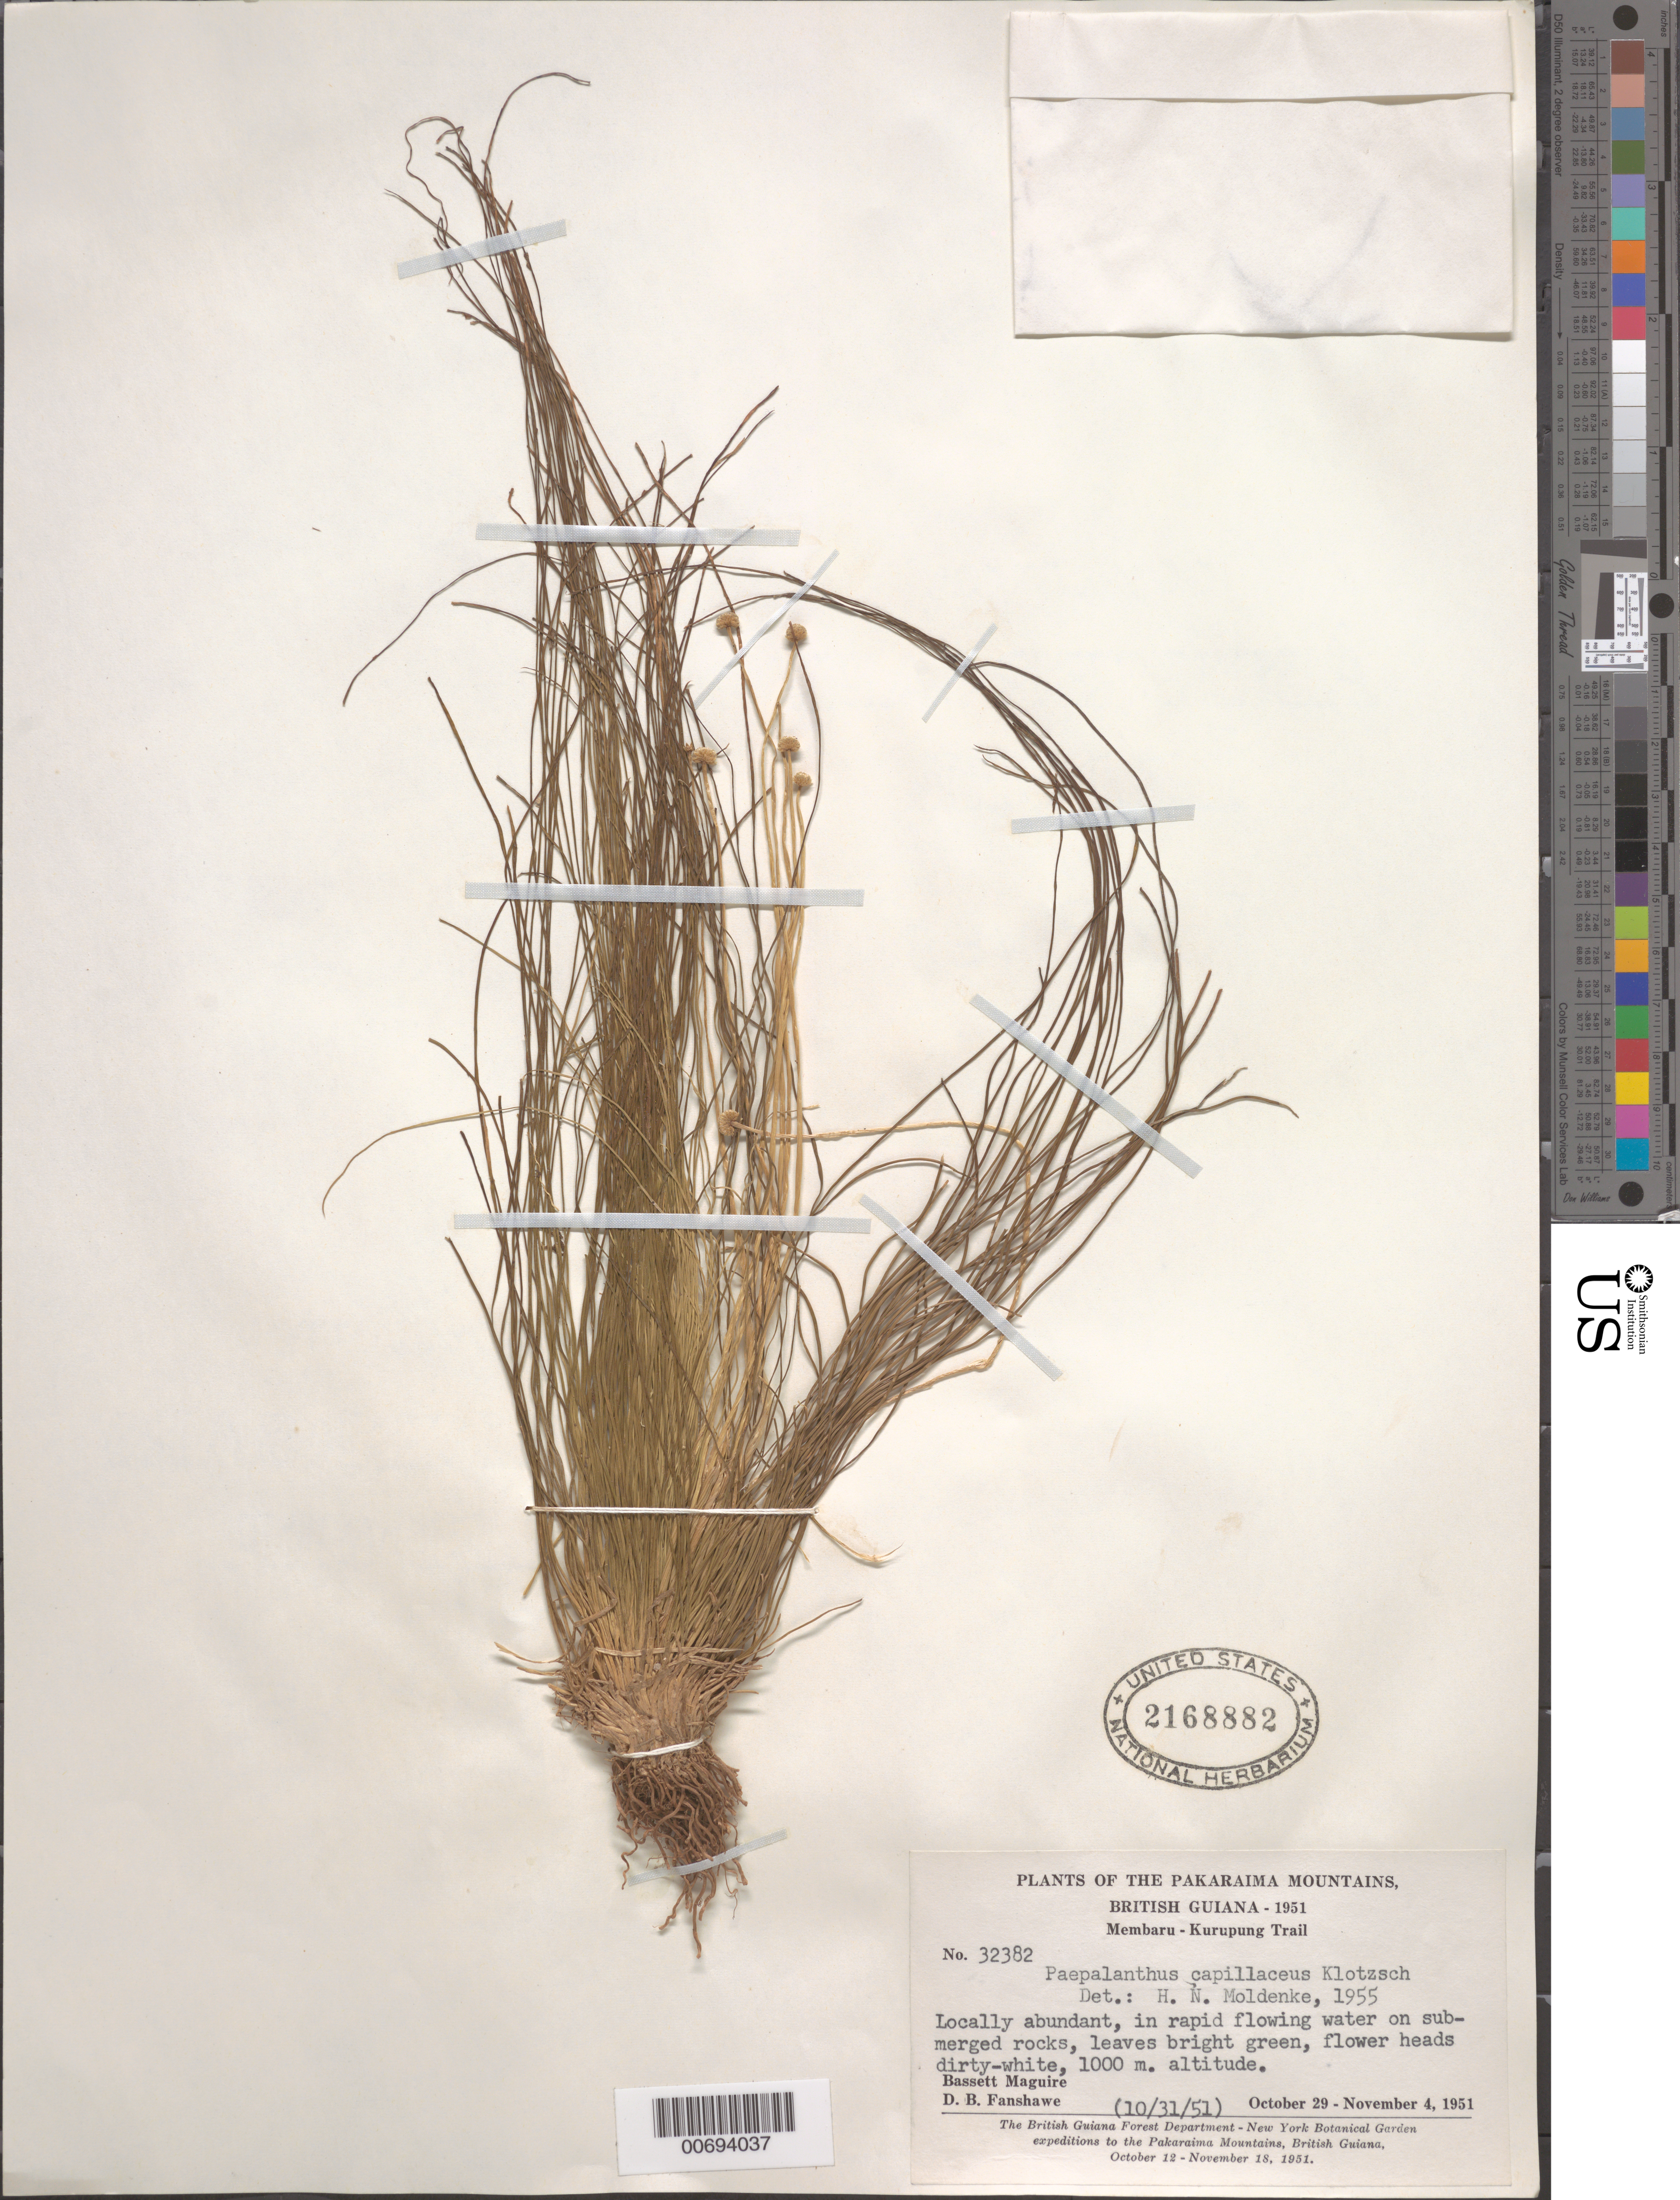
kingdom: Plantae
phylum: Tracheophyta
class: Liliopsida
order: Poales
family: Eriocaulaceae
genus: Paepalanthus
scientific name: Paepalanthus capillaceus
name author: Klotzsch ex Körn.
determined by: Moldenke, H. N.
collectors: B. Maguire & D. B. Fanshawe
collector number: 32382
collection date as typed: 29-Oct-51 to 4-Nov-51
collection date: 1951-10-29/1951-11-04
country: Guyana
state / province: Cuyuni-Mazaruni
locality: Membaru-Kurupung Trail, below Macreba Falls, Pakaraima Mts.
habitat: In rapid flowing water on submerged rocks.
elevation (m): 1000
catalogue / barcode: US 2168882